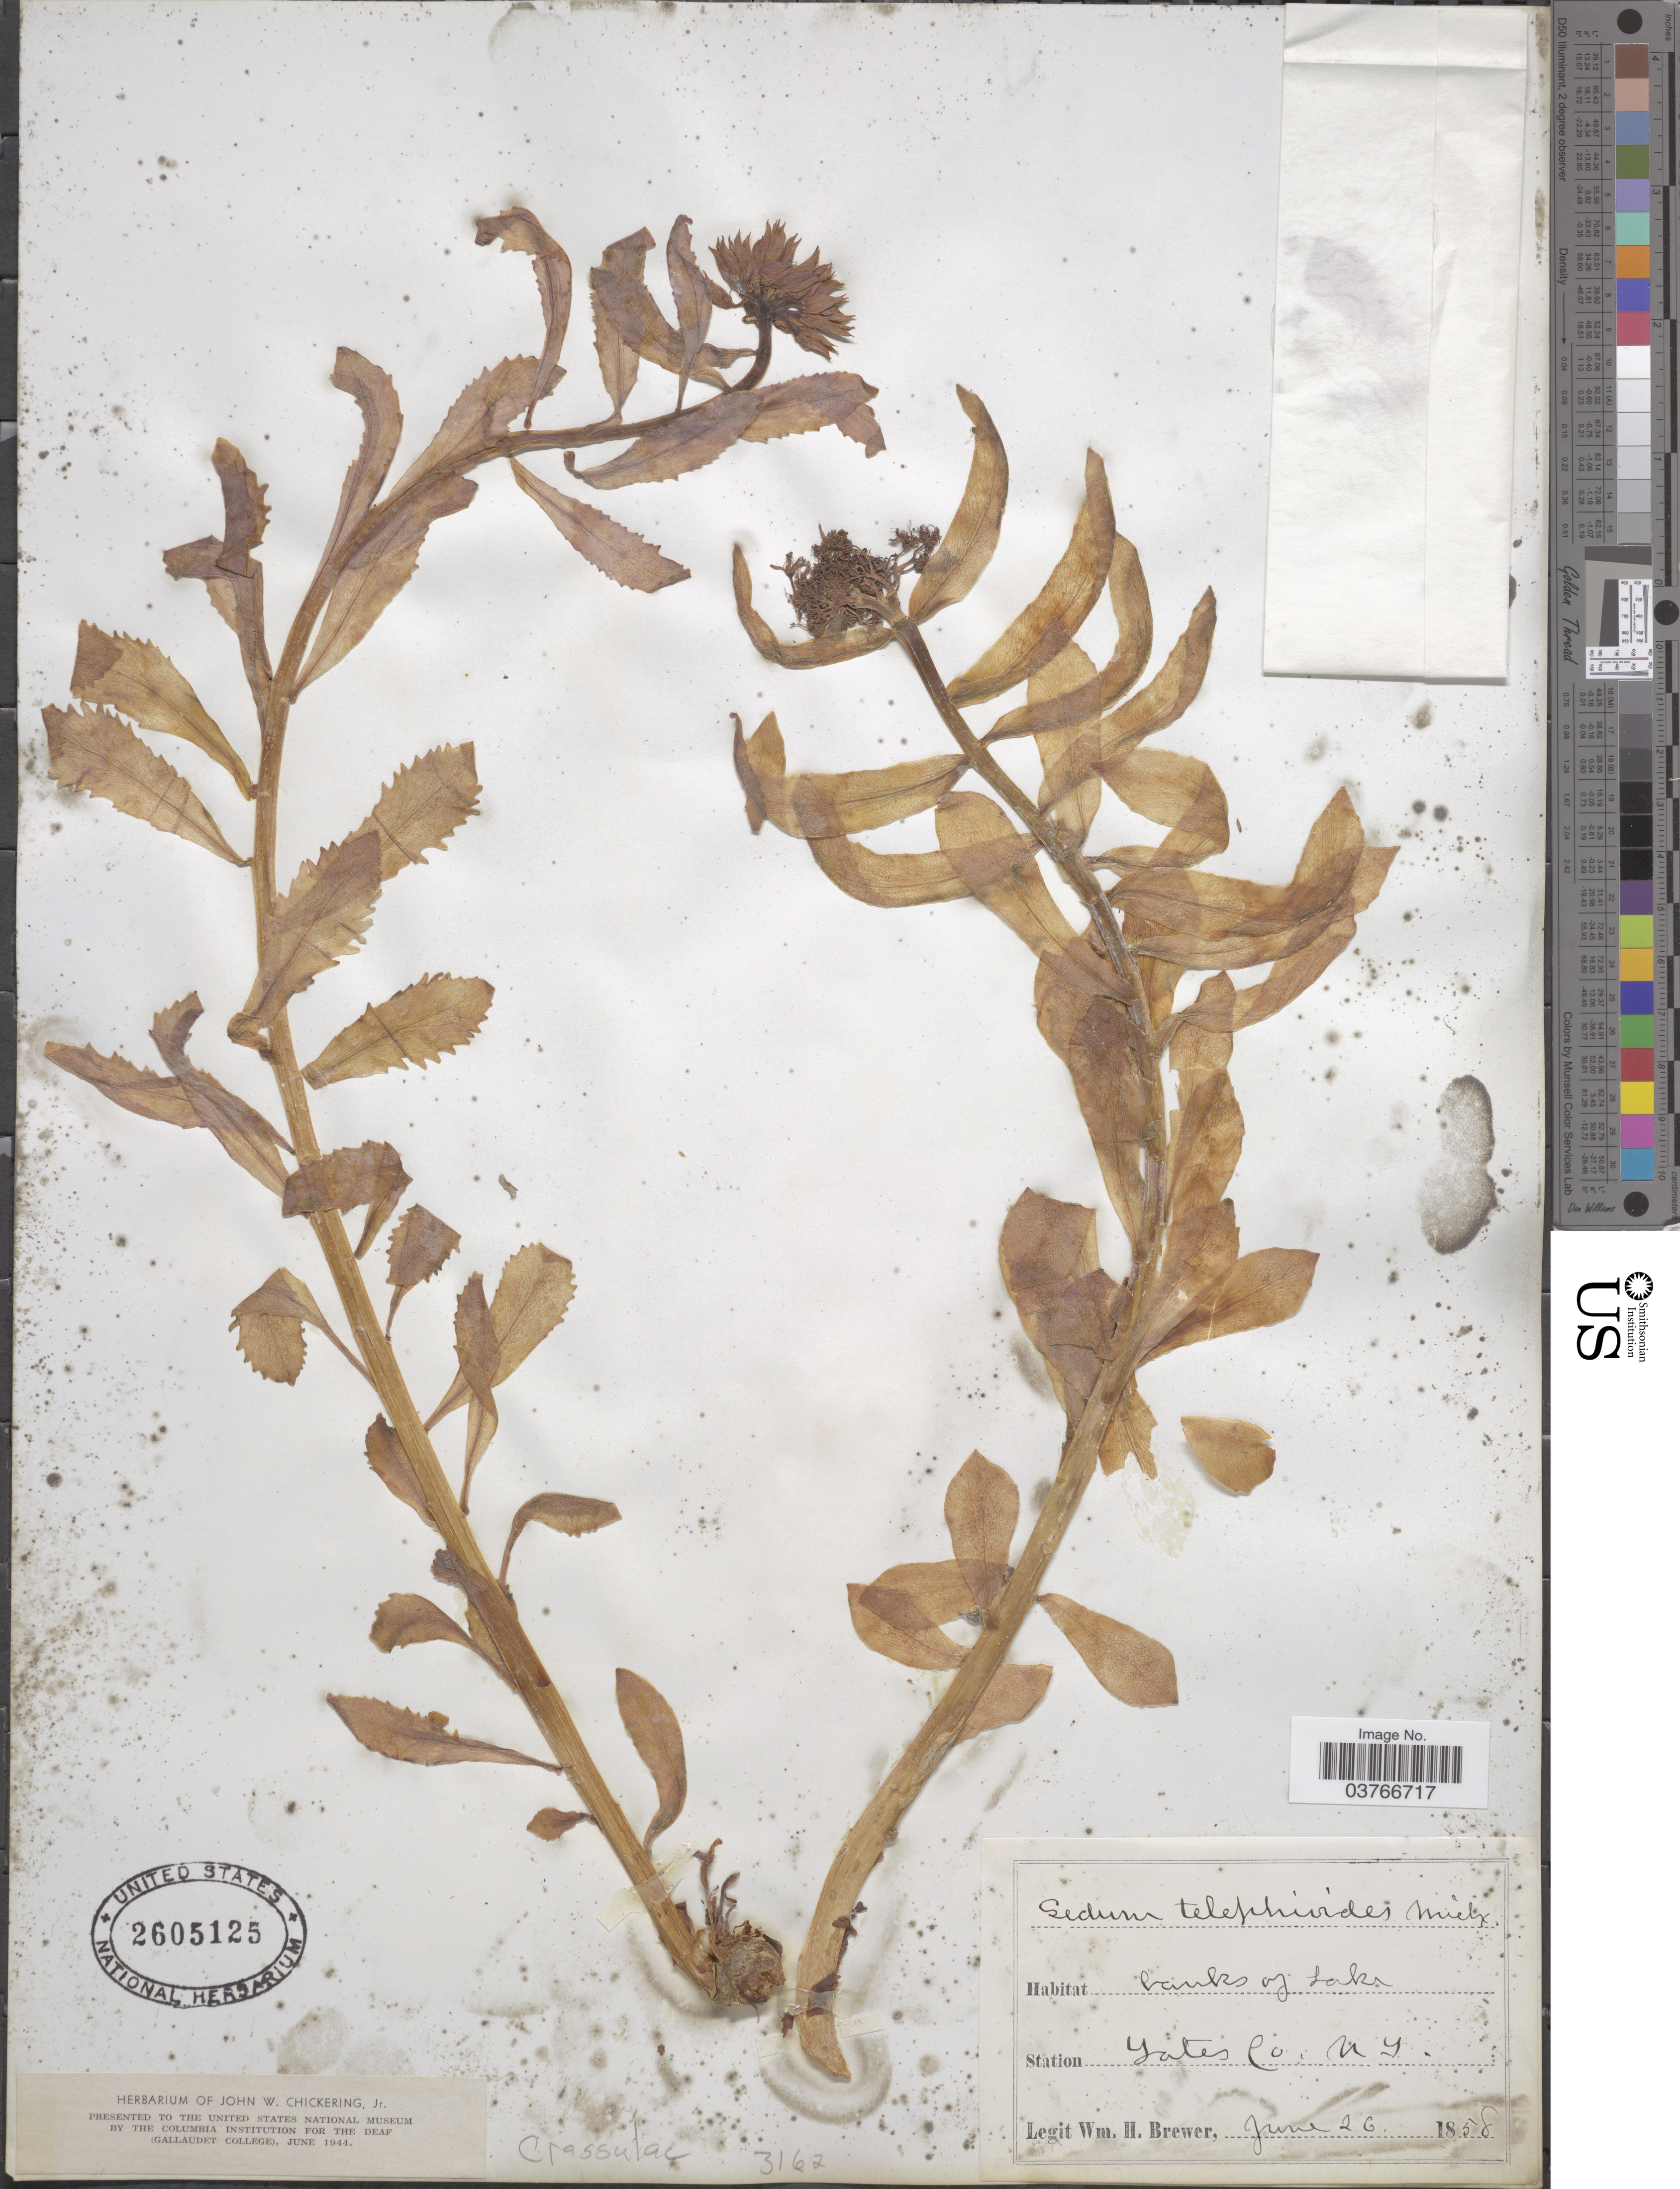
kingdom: Plantae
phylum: Tracheophyta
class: Magnoliopsida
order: Saxifragales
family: Crassulaceae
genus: Rhodiola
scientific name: Rhodiola rosea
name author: L.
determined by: Strong, Mark T., (BOT), Smithsonian Institution - National Museum of Natural History (UNITED STATES)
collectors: W. H. Brewer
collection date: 1858-06-26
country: United States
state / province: New York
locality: Banks of Lake. Station Yates Co.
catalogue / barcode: US 2605125